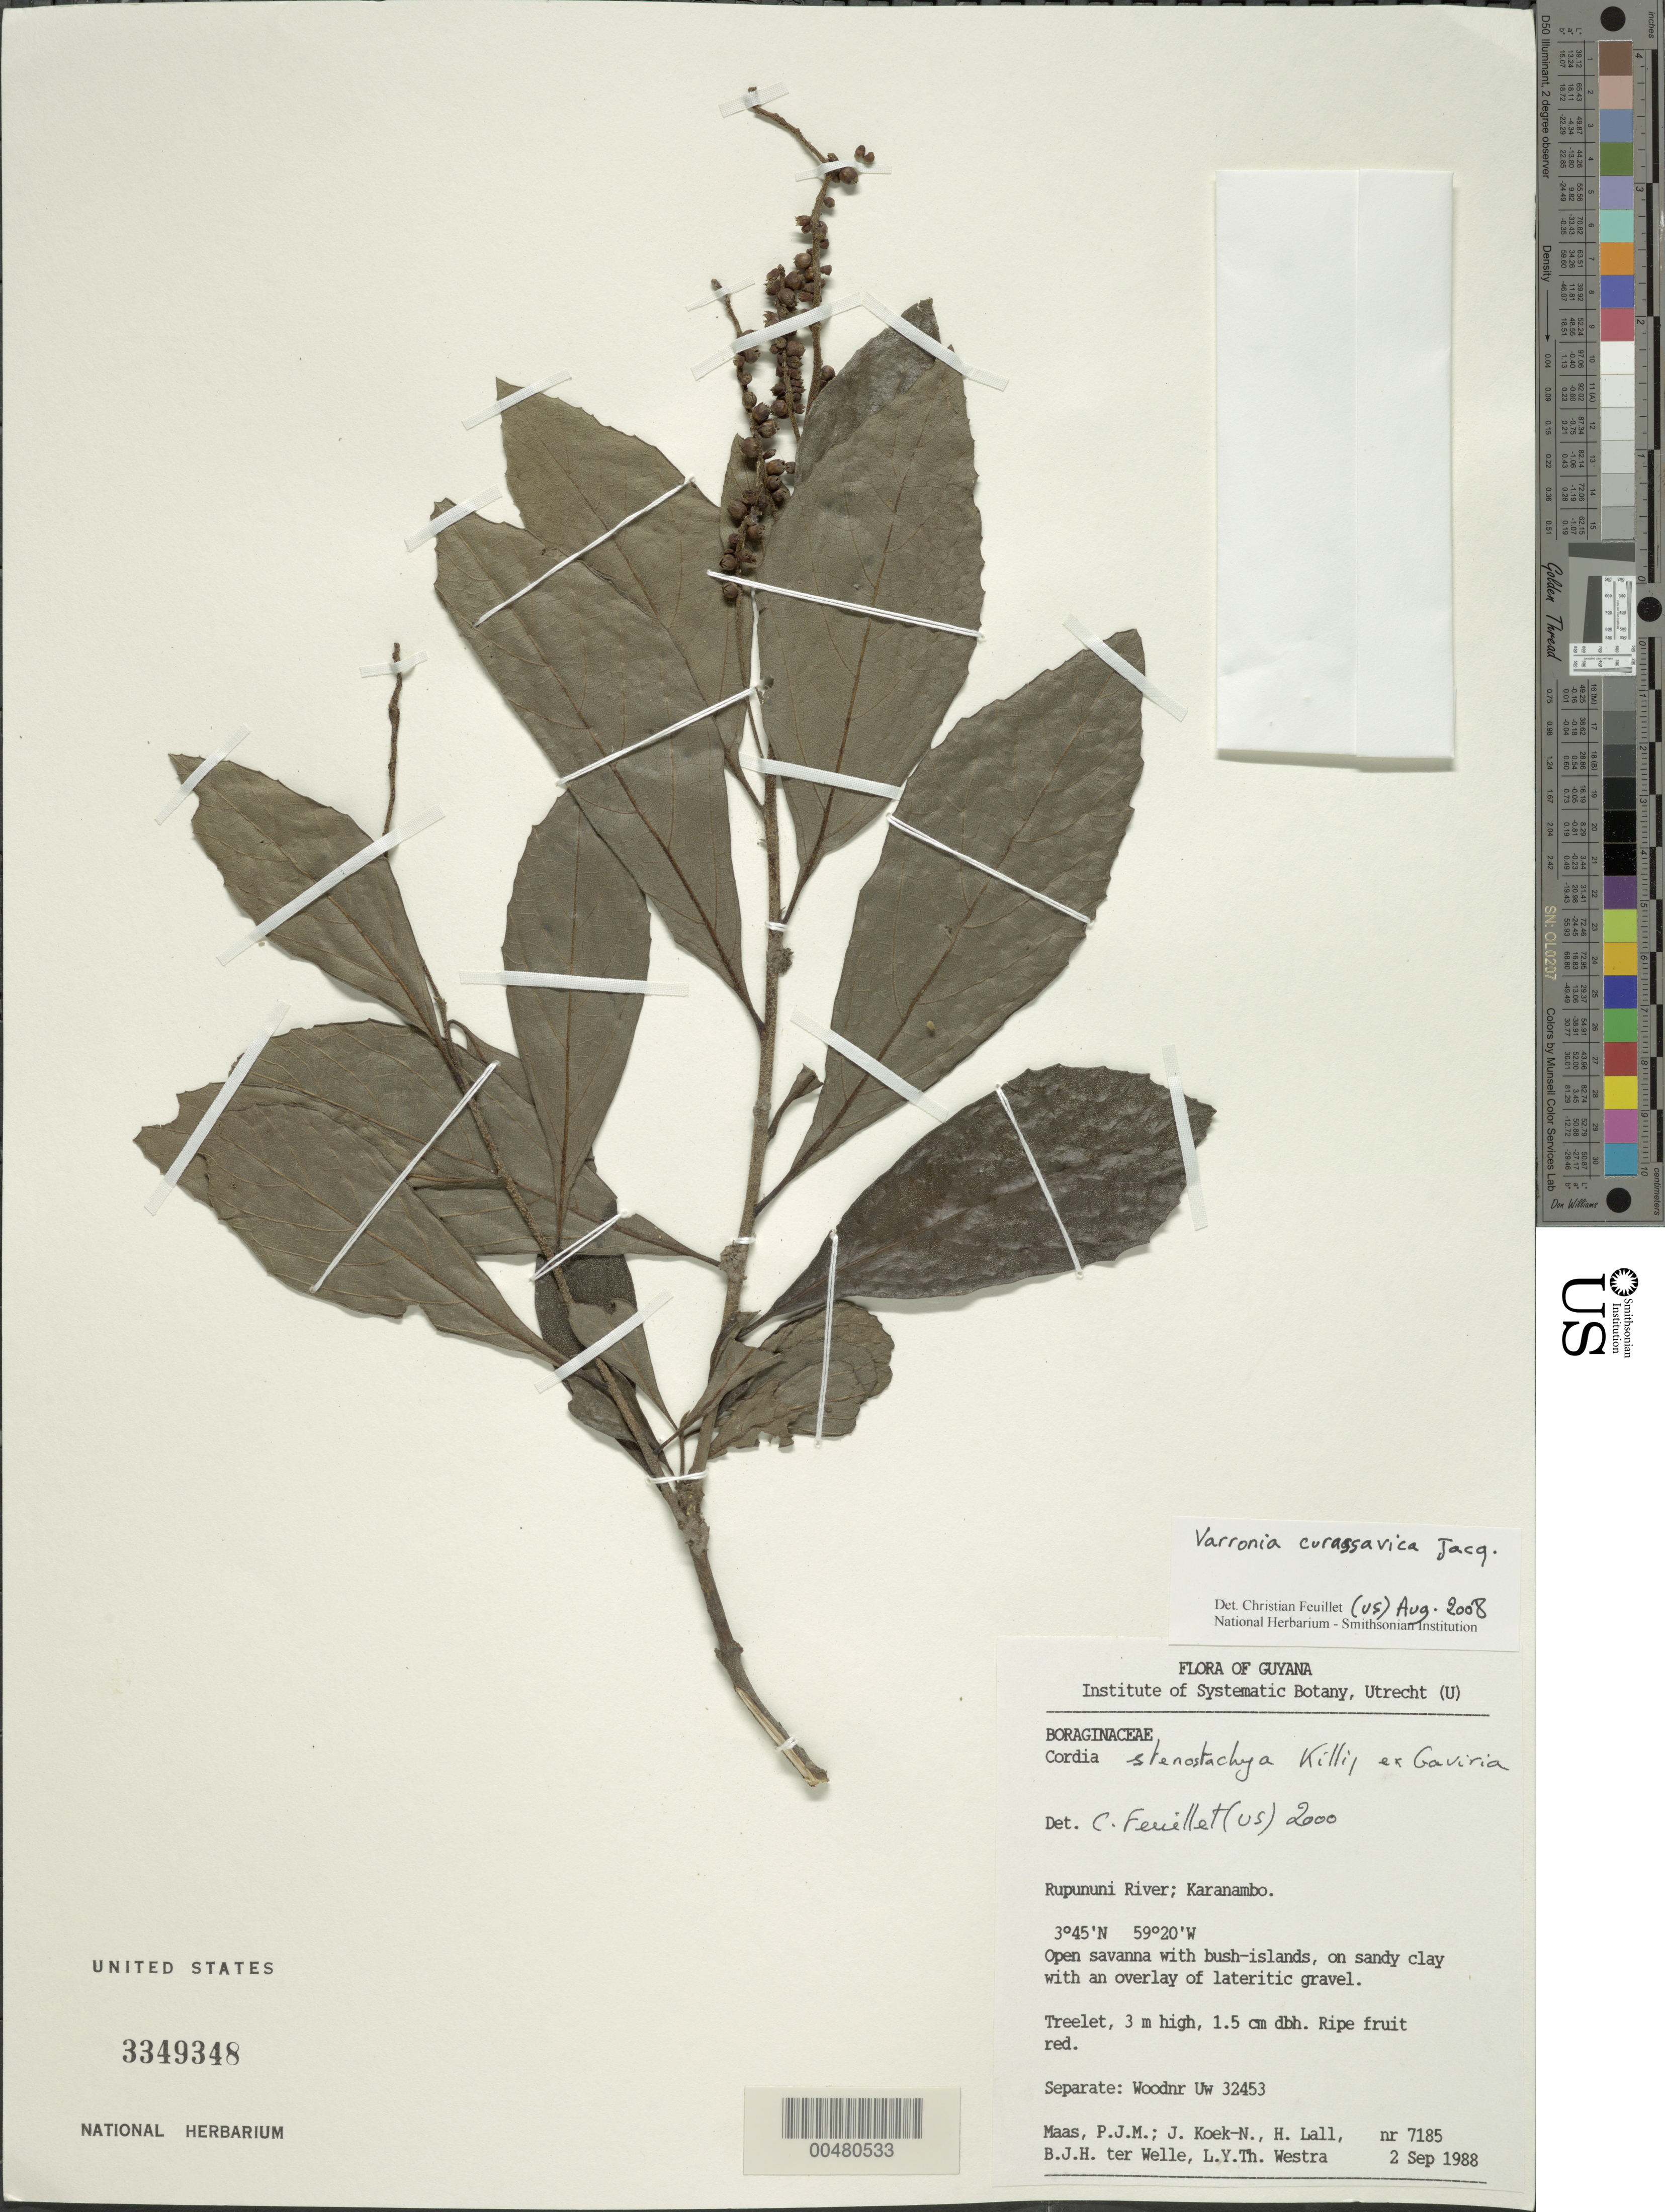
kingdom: Plantae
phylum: Tracheophyta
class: Magnoliopsida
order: Boraginales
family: Cordiaceae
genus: Varronia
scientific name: Varronia curassavica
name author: Jacq.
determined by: Feuillet, C.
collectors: P. Maas, J. Koek-Noorman, H. Lall, B. Welle & L. Y. T. Westra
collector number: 7185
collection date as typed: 2-Sep-88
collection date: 1988-09-02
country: Guyana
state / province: U. Takutu-U. Essequibo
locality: Karanambo, Rupununi River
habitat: Open savanna with bush-islands, on sandy clay with an overlay of lateritic gravel.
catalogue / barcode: US 3349348